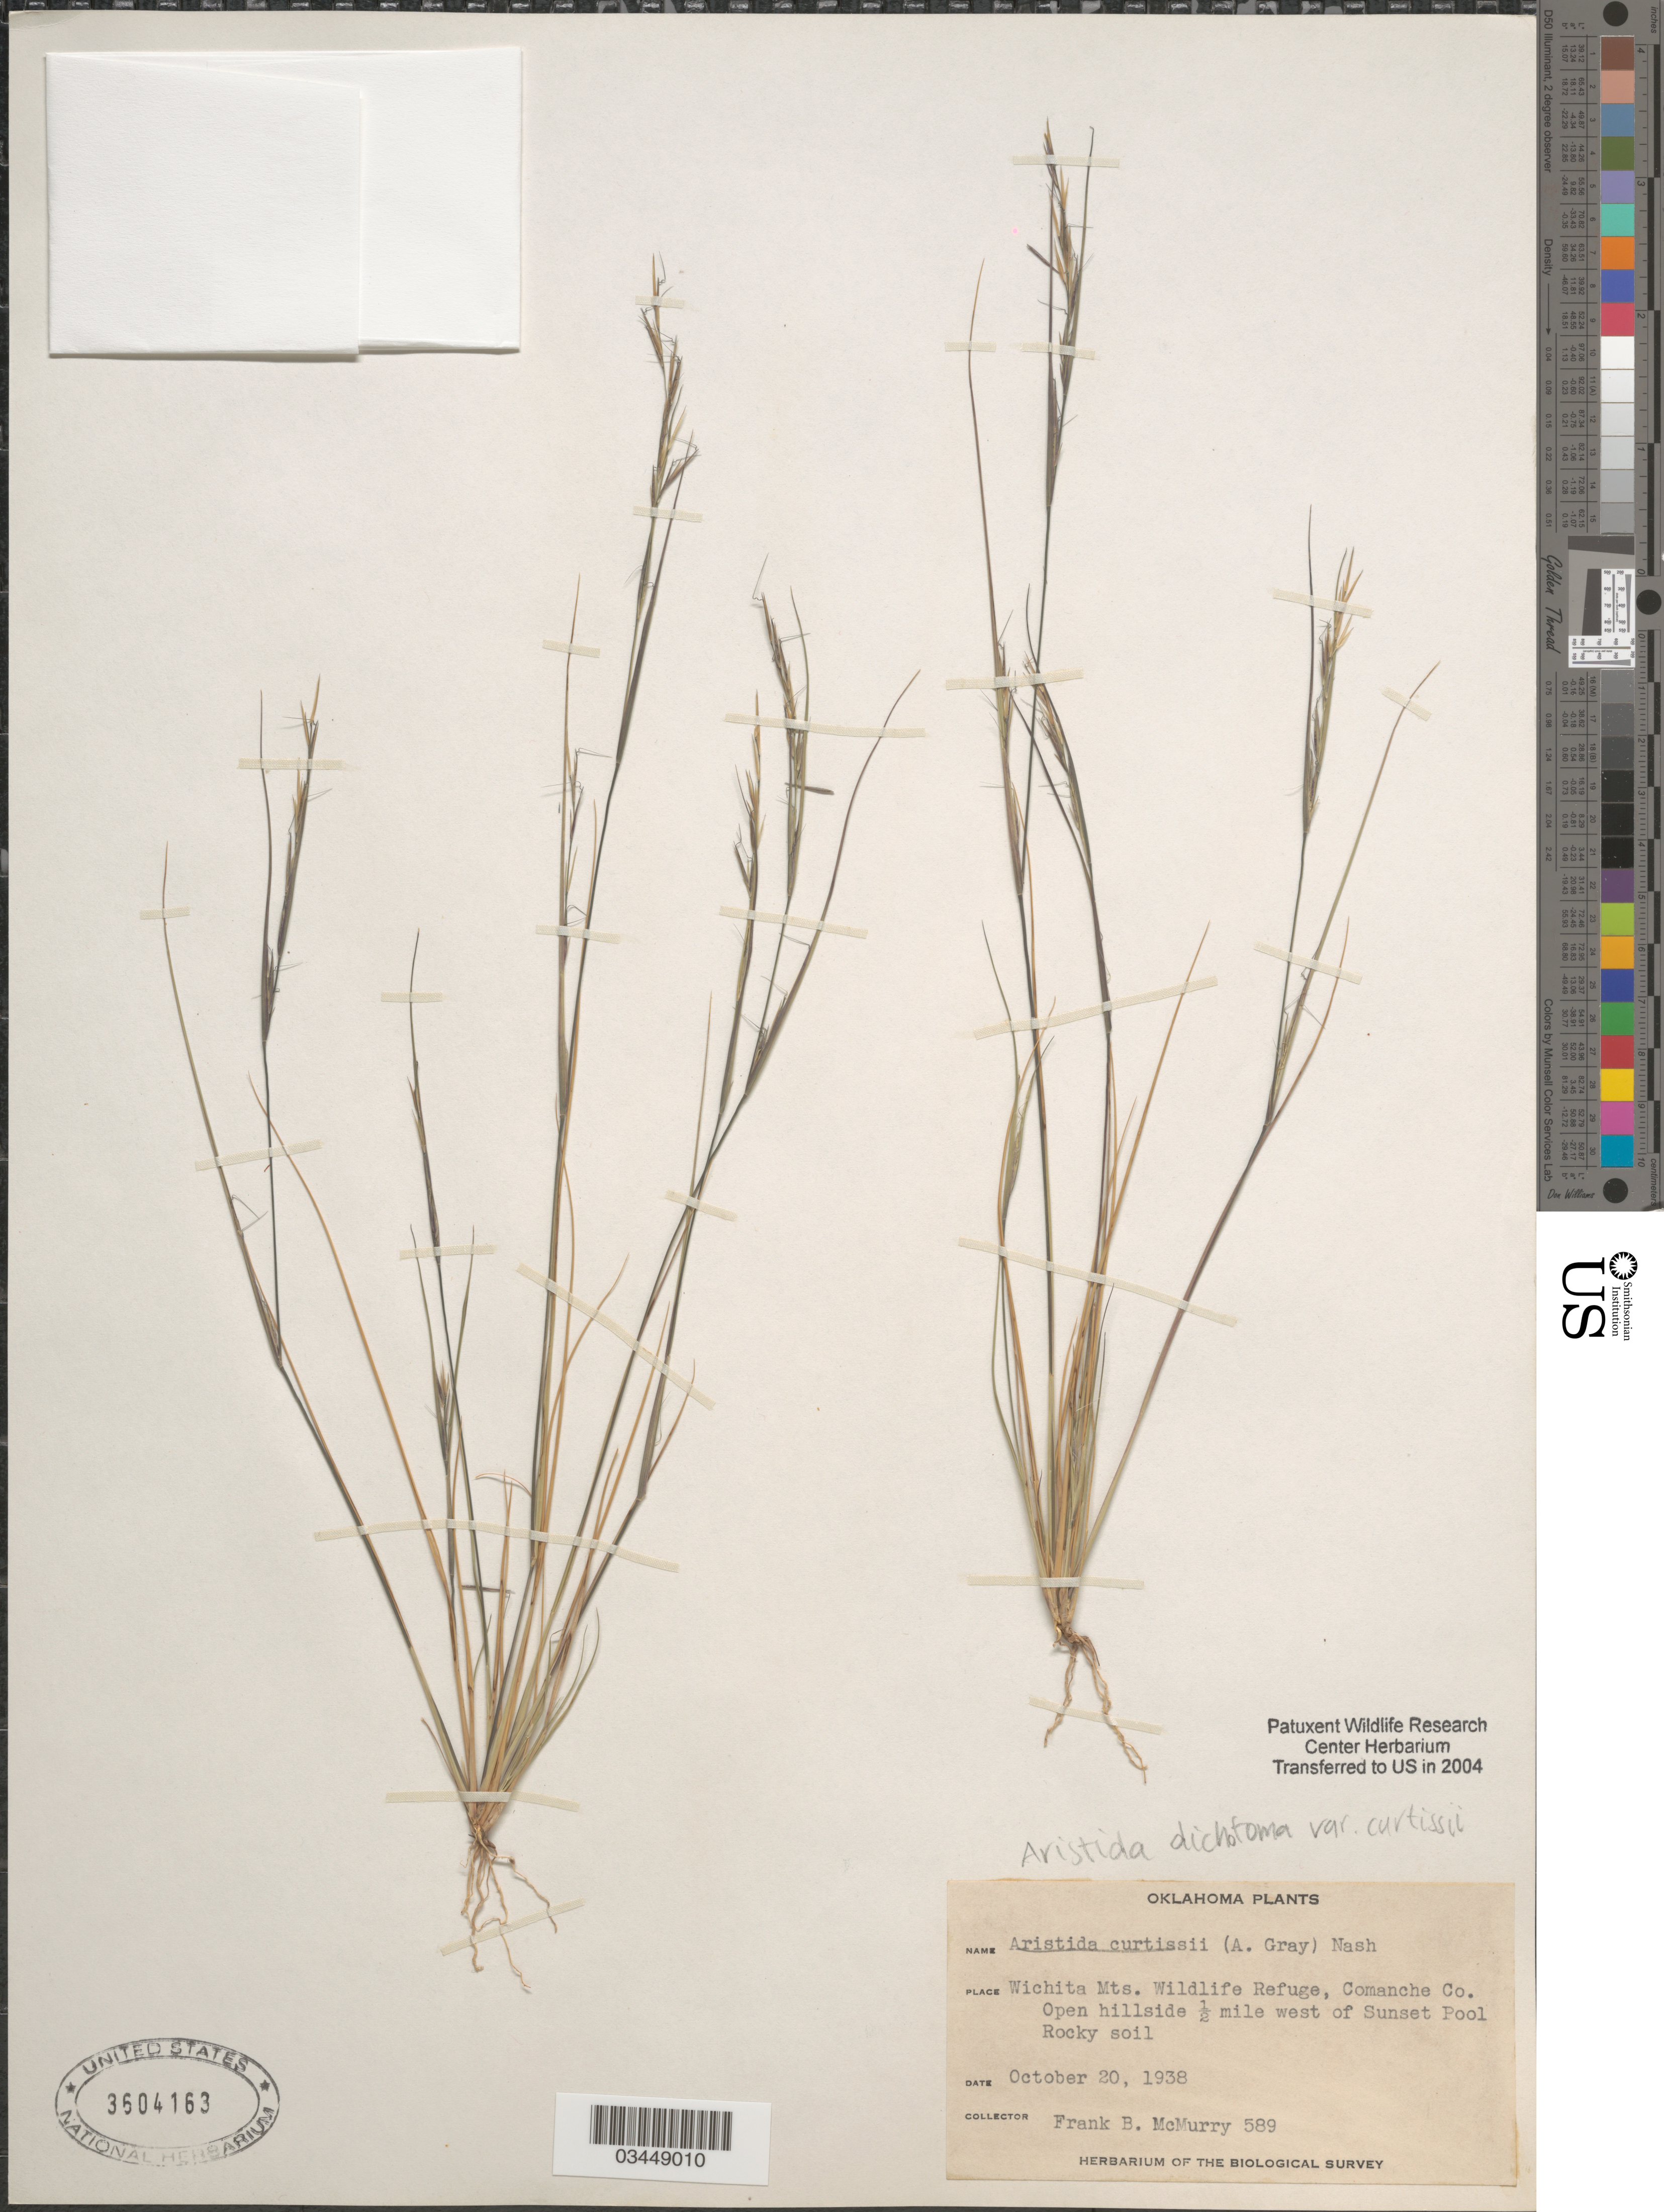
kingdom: Plantae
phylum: Tracheophyta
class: Liliopsida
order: Poales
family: Poaceae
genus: Aristida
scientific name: Aristida dichotoma var. curtisii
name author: A. Gray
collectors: F. B. McMurry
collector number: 589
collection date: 1938-10-20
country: United States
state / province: Oklahoma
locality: Wichita Mts. Wildlife Refuge, Comanche Co. Open hillside ½ mile west of Sunset Pool. The Biological Survey.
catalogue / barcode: US 3604163